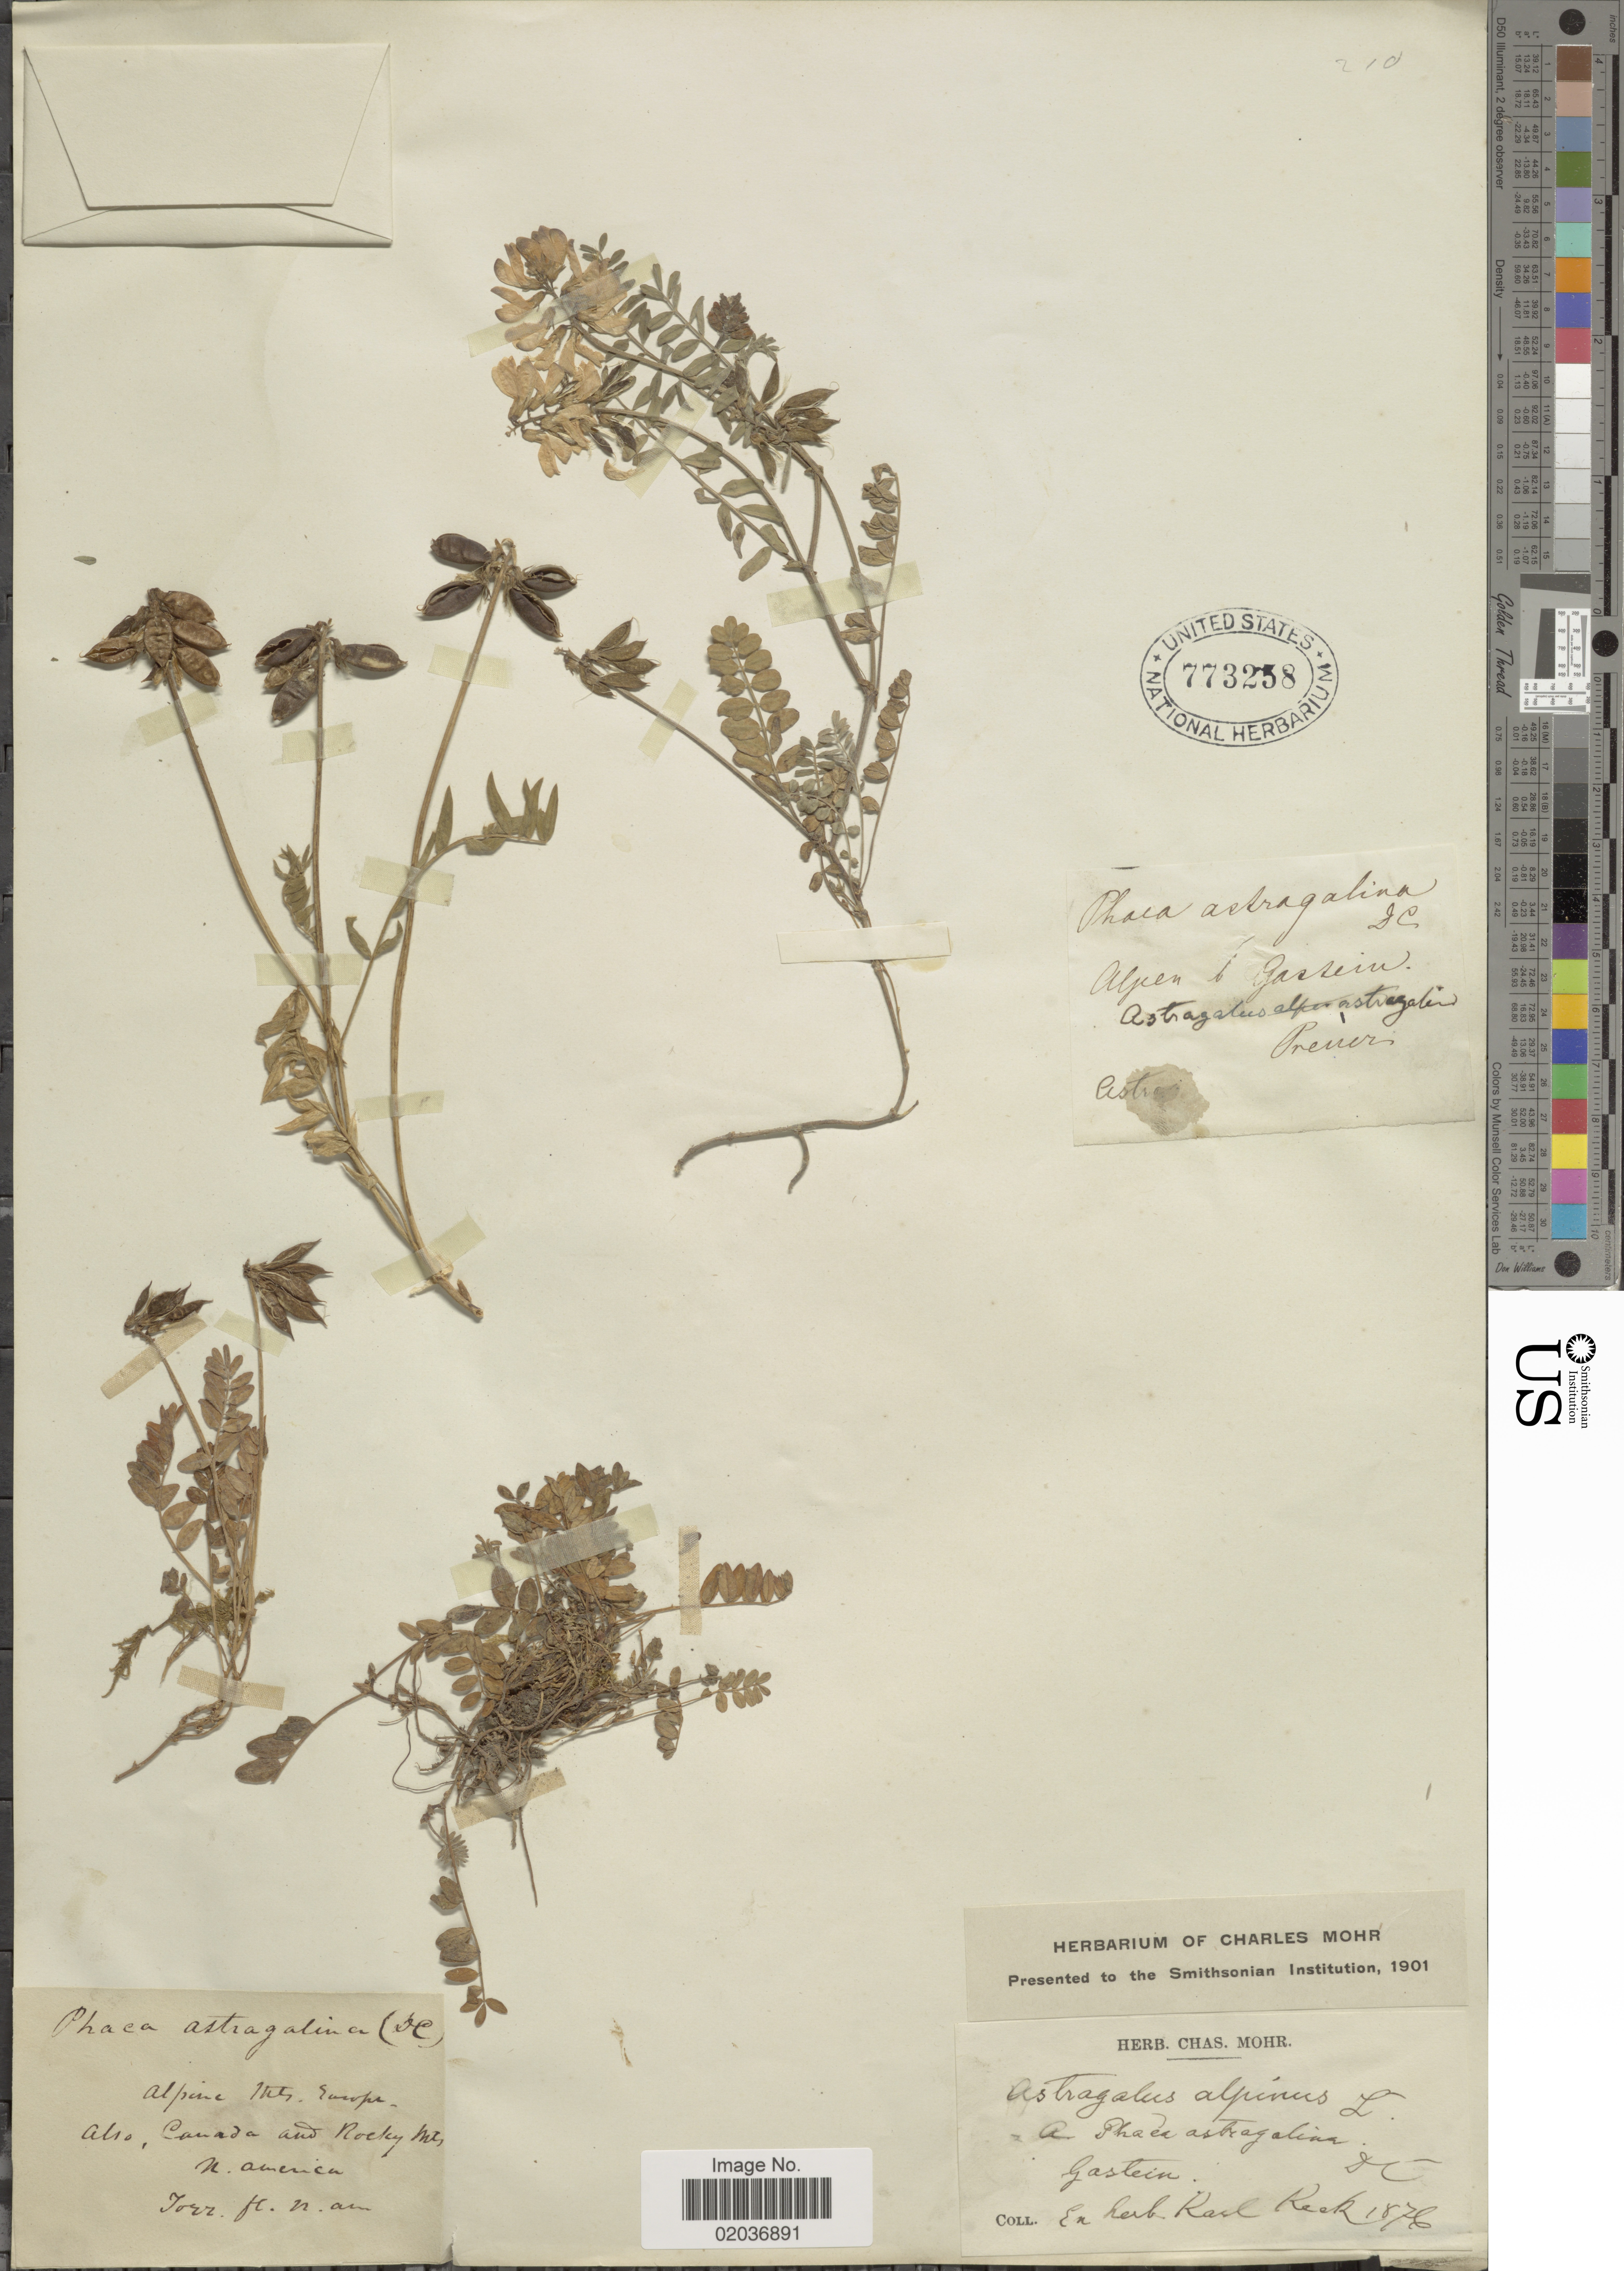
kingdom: Plantae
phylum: Tracheophyta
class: Magnoliopsida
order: Fabales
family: Fabaceae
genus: Astragalus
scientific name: Astragalus alpinus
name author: L.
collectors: Ex herb. Karl Keck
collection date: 1876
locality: Mts. Europe. Canada and Rocky Mt., N. america. Gastein. DC. [unsure placement]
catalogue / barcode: US 773238